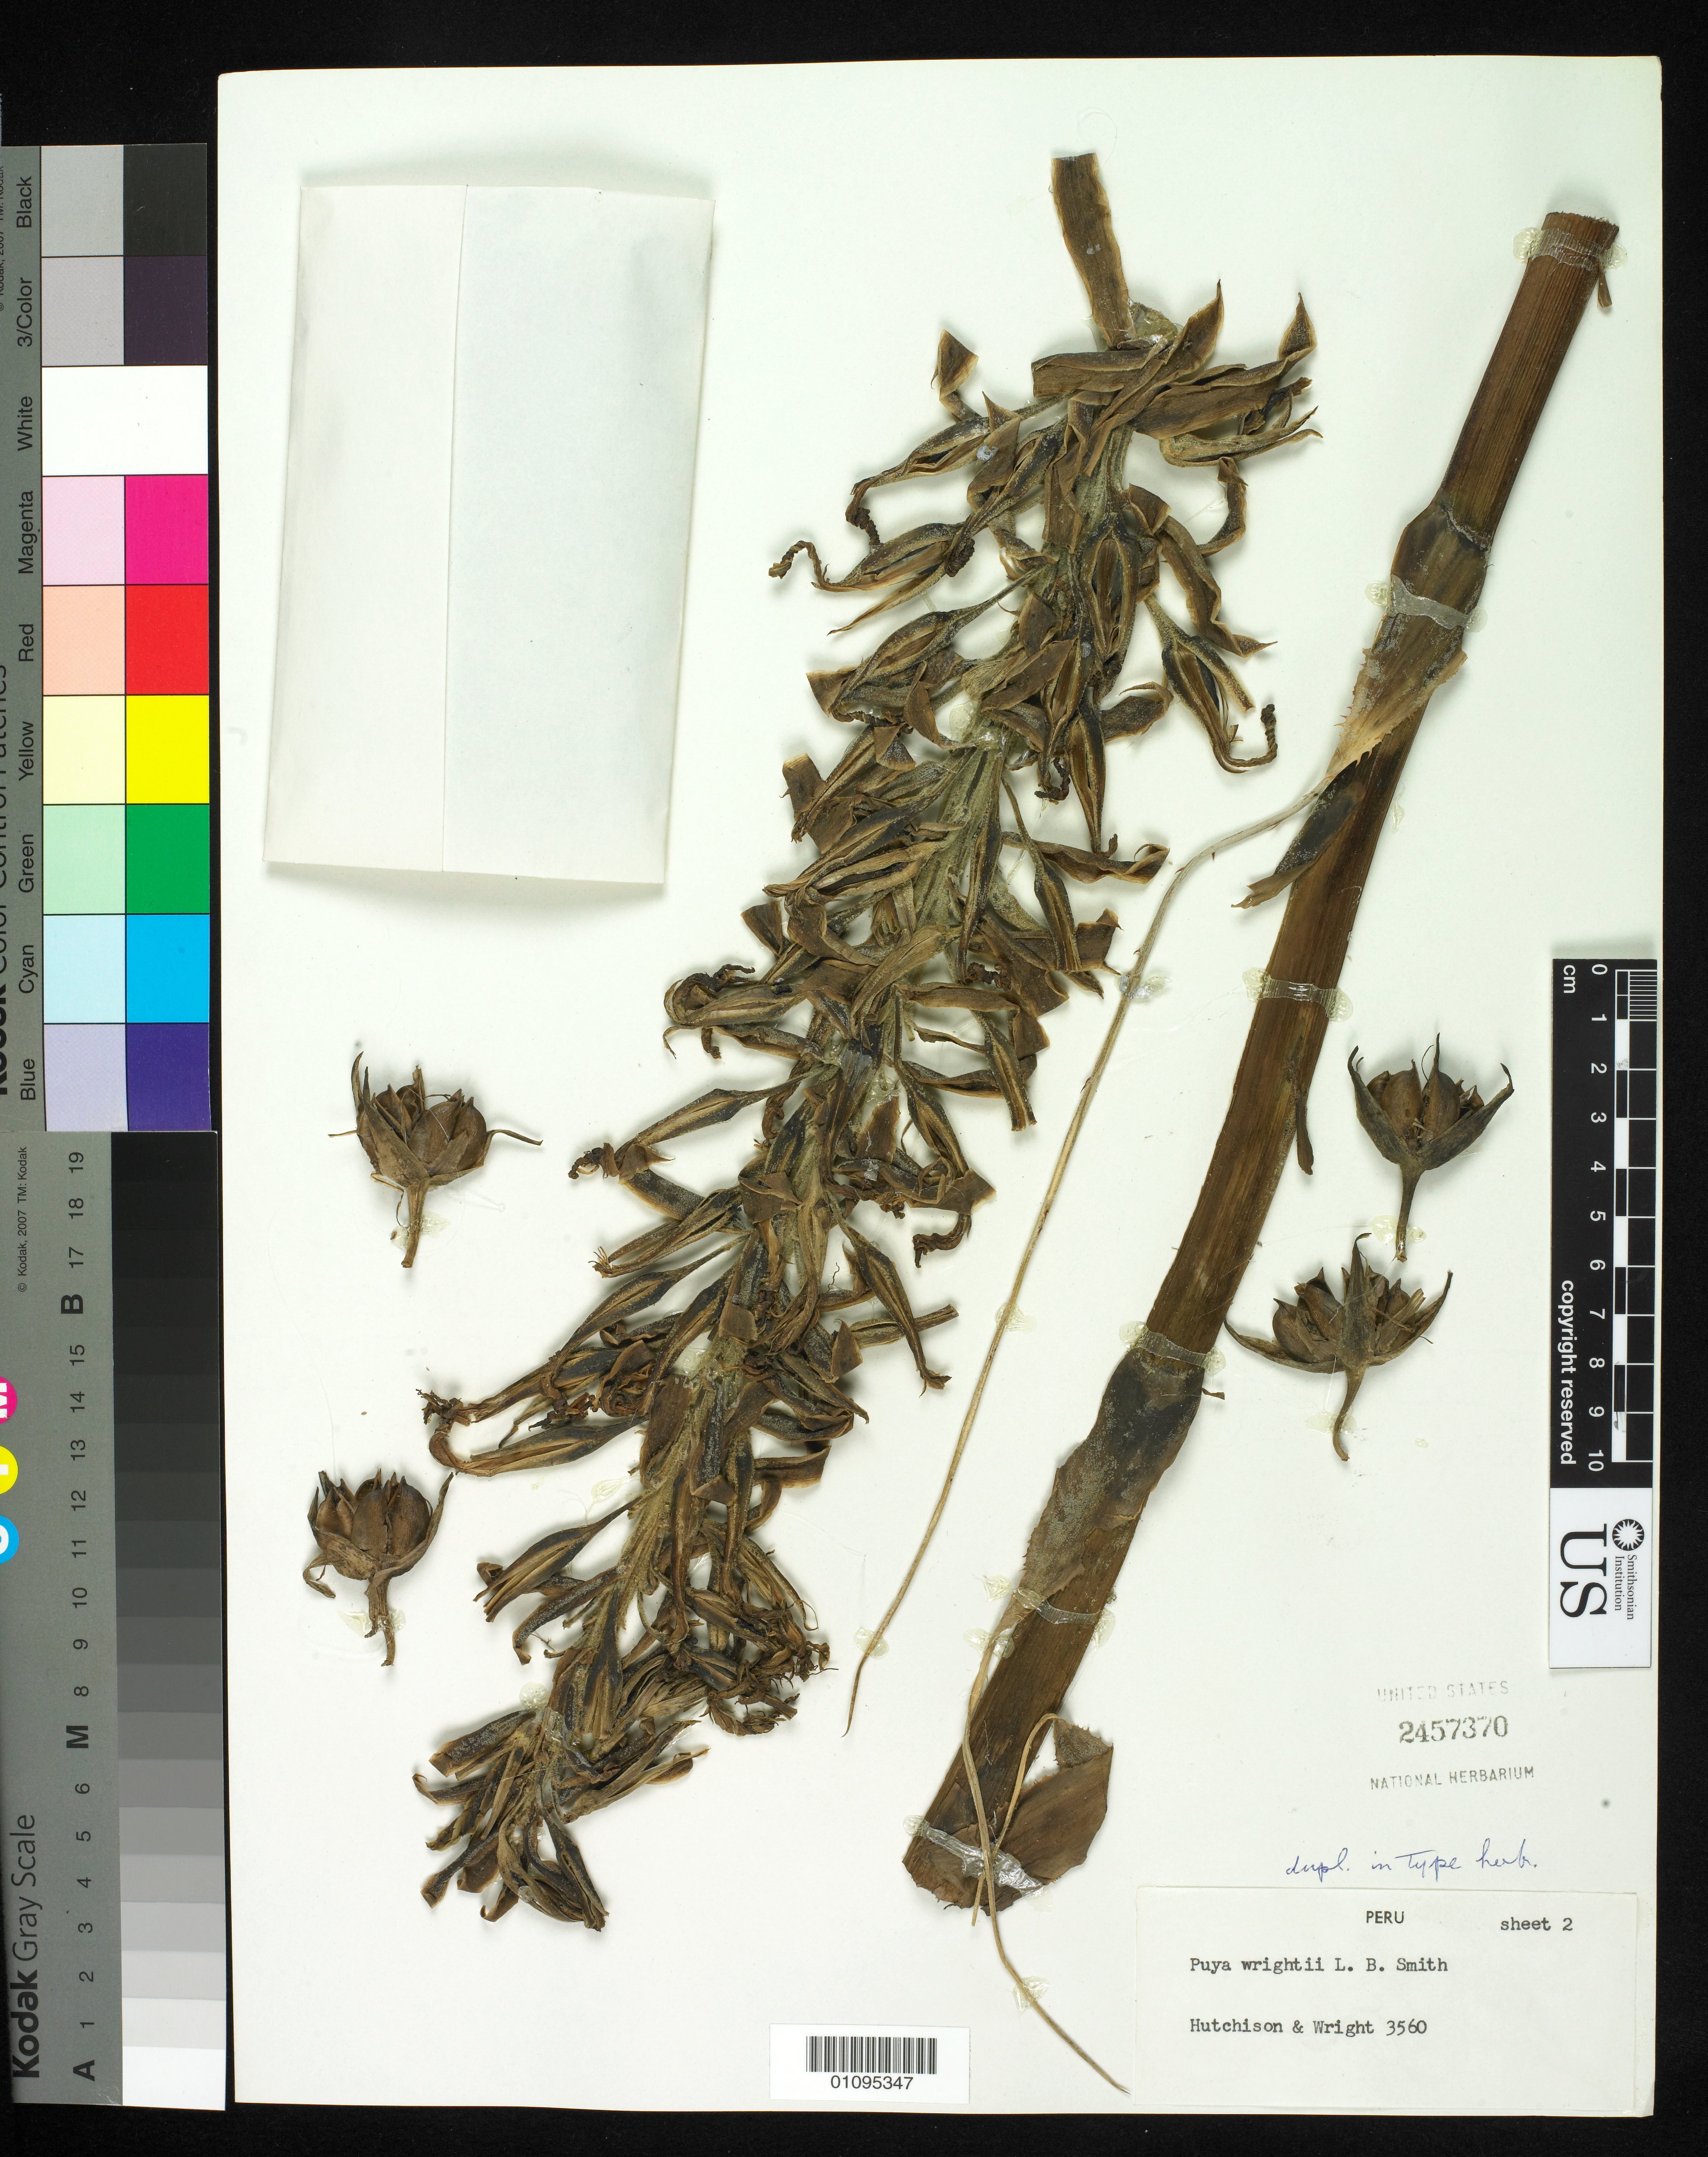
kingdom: Plantae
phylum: Tracheophyta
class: Liliopsida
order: Poales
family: Bromeliaceae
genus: Puya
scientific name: Puya wrightii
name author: L.B. Sm.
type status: Isotype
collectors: P. C. Hutchison & J. K. Wright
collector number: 3560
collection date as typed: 12 Jan 1964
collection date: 1964-01-12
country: Peru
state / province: Cajamarca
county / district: Jaén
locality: north of Pucará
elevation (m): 1000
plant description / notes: Collections Events data from SN 2457369 (Sheet 1); this specimen has no data on its label.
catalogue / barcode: US 2457370